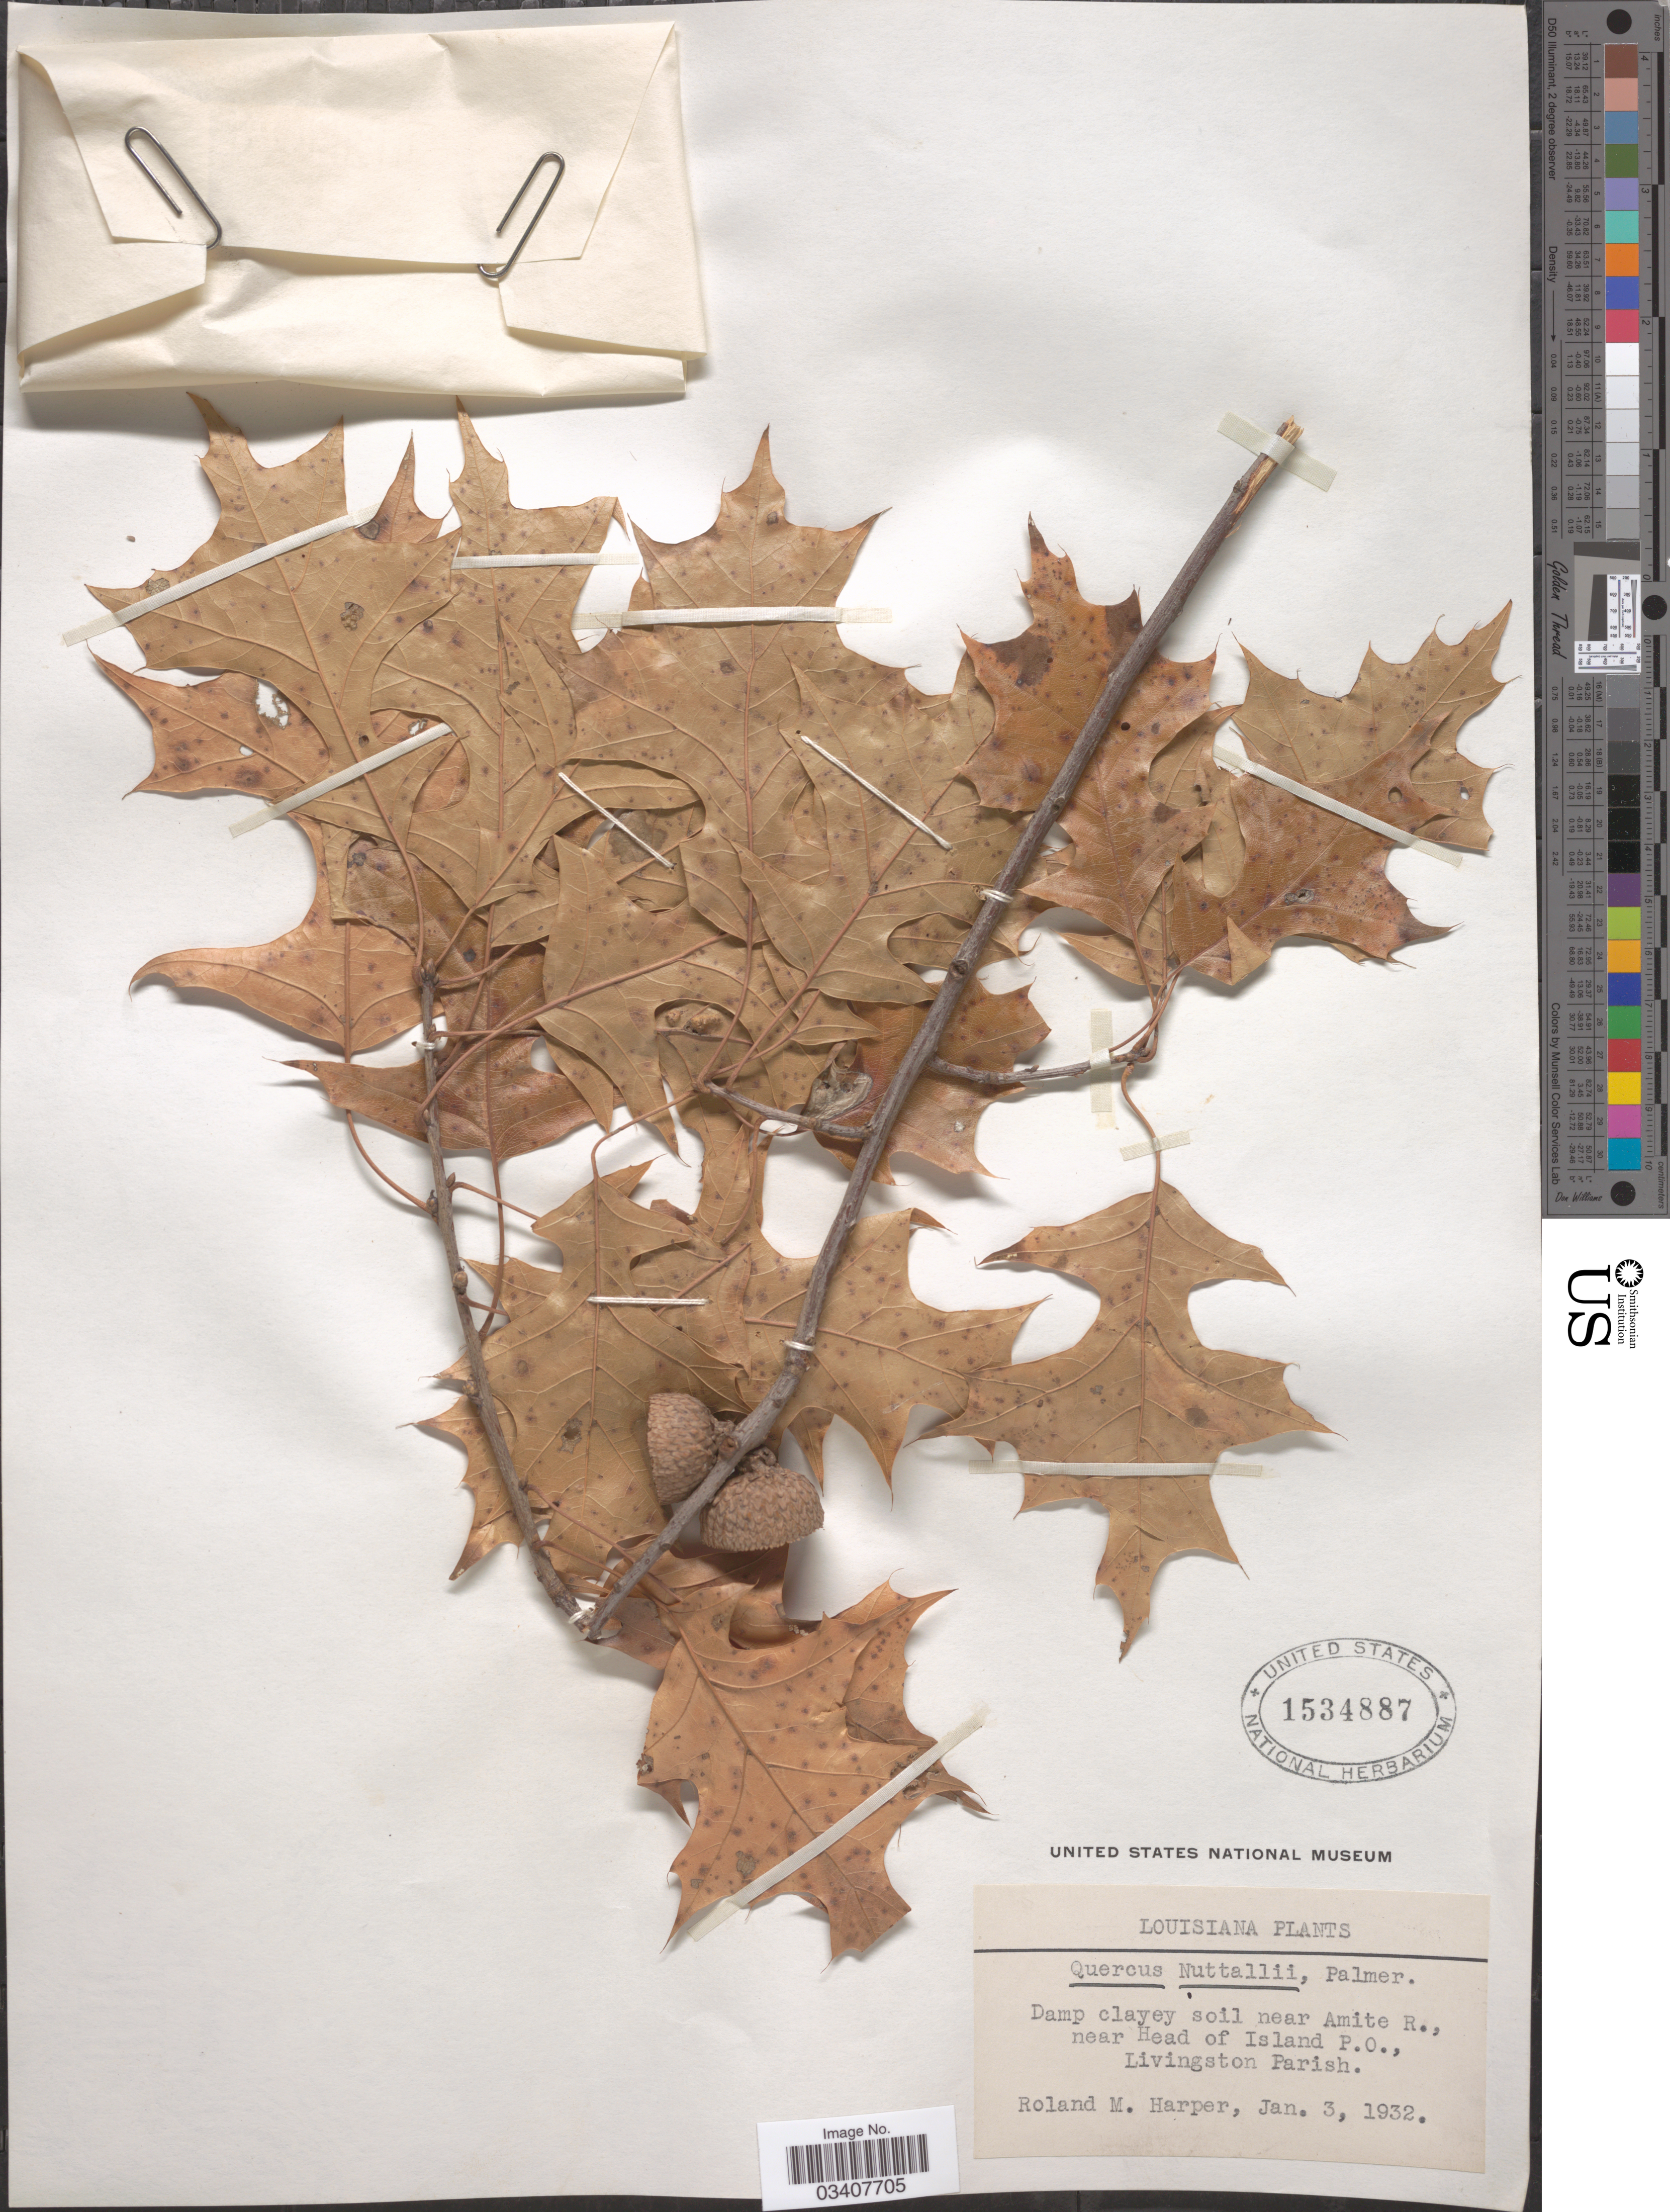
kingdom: Plantae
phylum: Tracheophyta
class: Magnoliopsida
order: Fagales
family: Fagaceae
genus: Quercus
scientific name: Quercus nuttallii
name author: E.J. Palmer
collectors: R. M. Harper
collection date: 1932-01-03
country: United States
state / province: Louisiana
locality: Damp clayey soil near Amite R., near Head of Island P.O., Livingston Parish.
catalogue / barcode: US 1534887